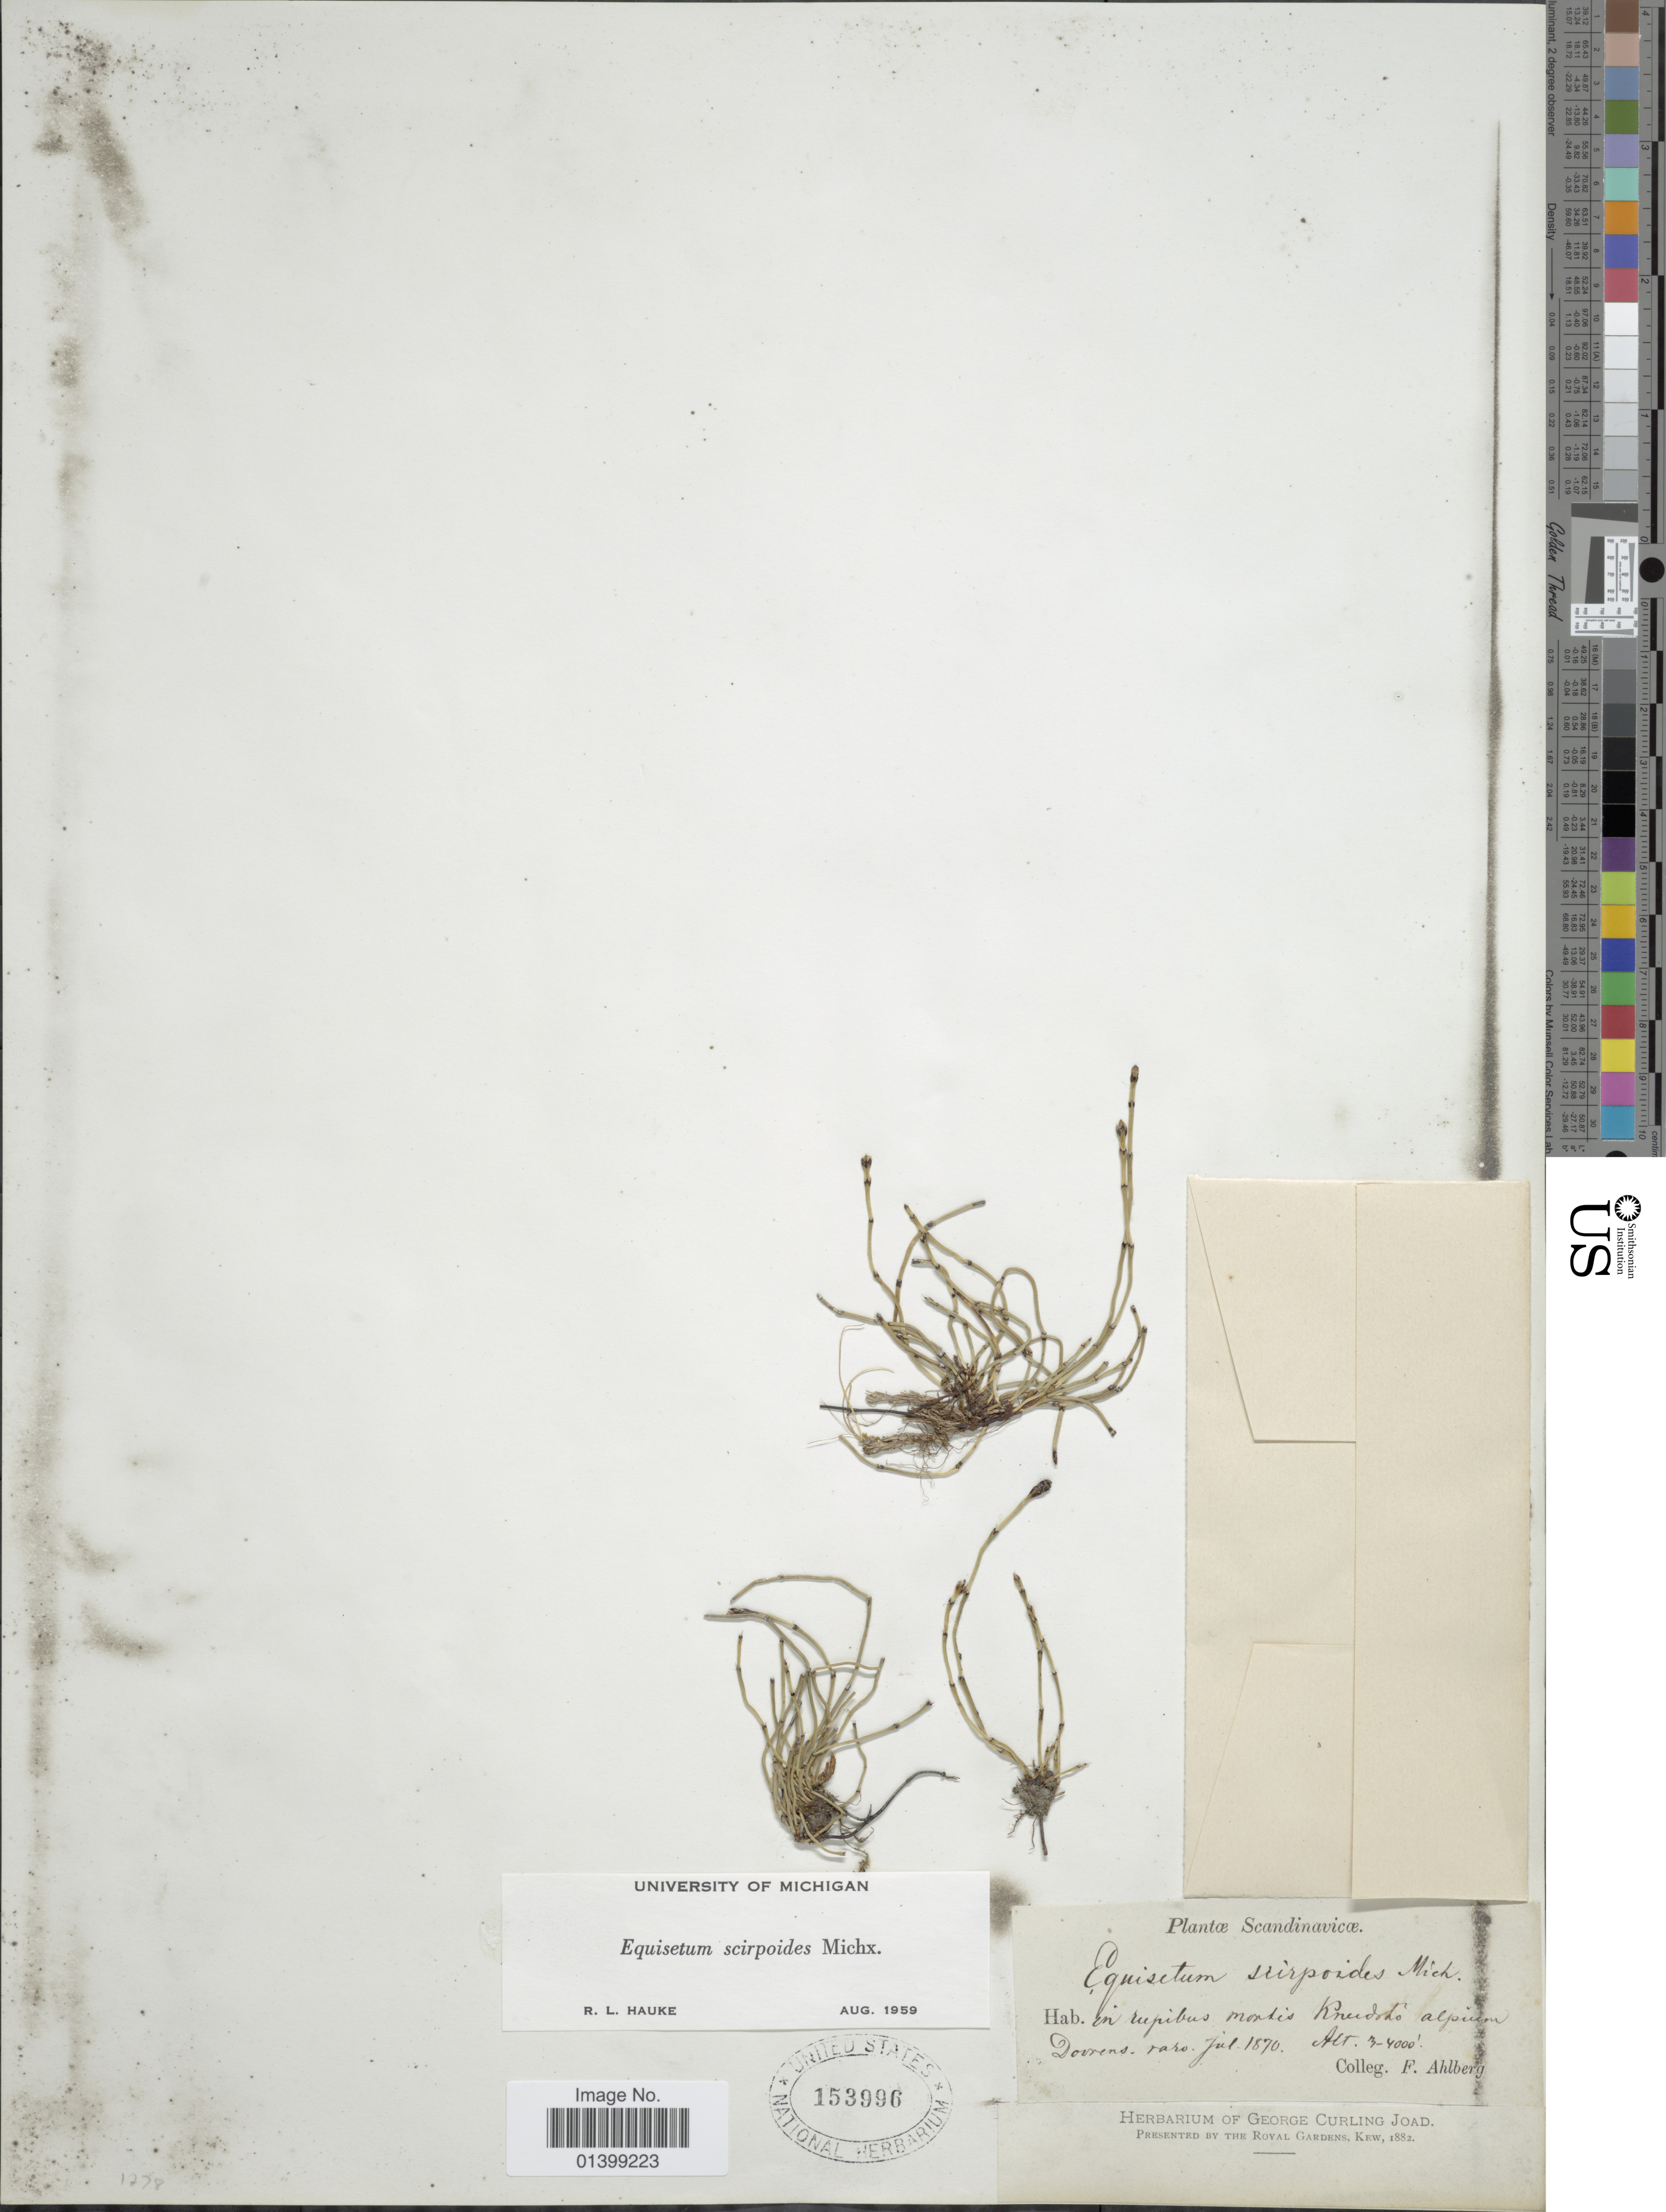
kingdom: Plantae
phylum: Tracheophyta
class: Polypodiopsida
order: Equisetales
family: Equisetaceae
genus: Equisetum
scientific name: Equisetum scirpoides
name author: Michx.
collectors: F. Ahlberg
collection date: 1870-07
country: Norway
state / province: Trøndelag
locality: Scandinavicæ, in rupibus montis Knudodo alpium Dovrens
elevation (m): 914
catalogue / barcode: US 153996